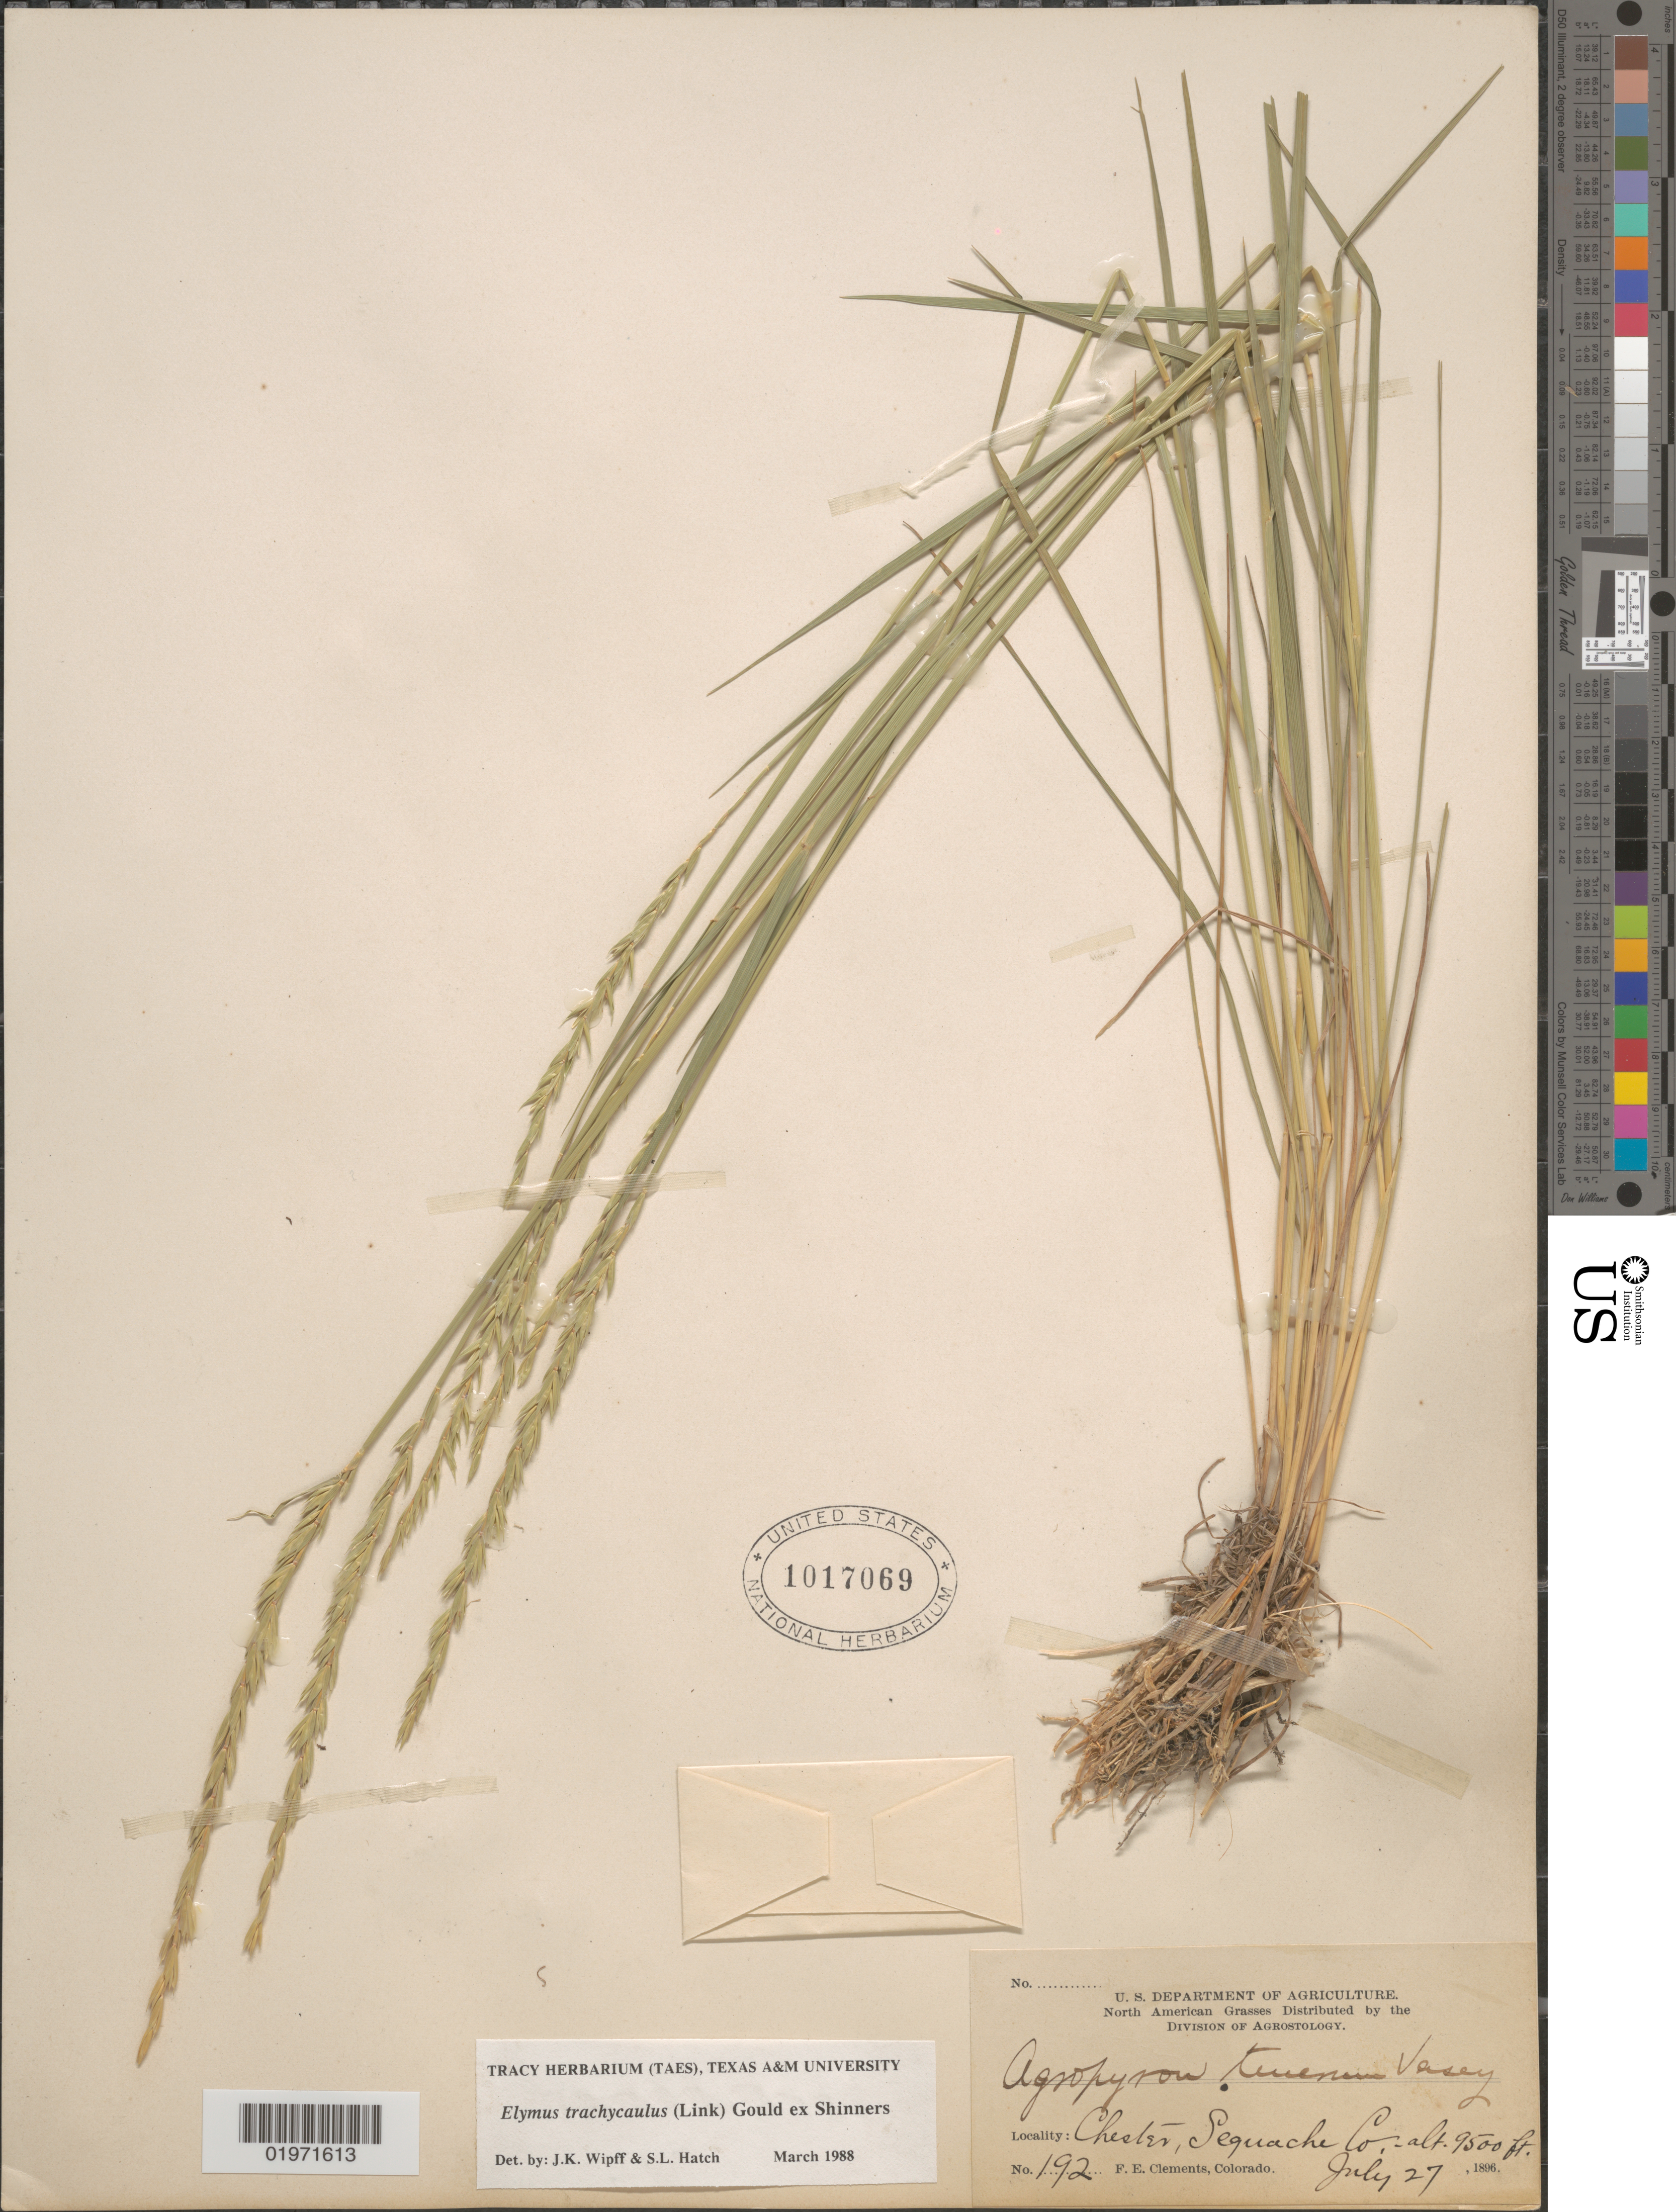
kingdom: Plantae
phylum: Tracheophyta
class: Liliopsida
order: Poales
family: Poaceae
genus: Elymus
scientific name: Elymus trachycaulus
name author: (Link) Gould ex Shinners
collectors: F. E. Clements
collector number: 192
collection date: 1896-07-27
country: United States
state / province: Colorado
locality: Chester, Seguache Co.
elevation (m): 2896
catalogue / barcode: US 1017069